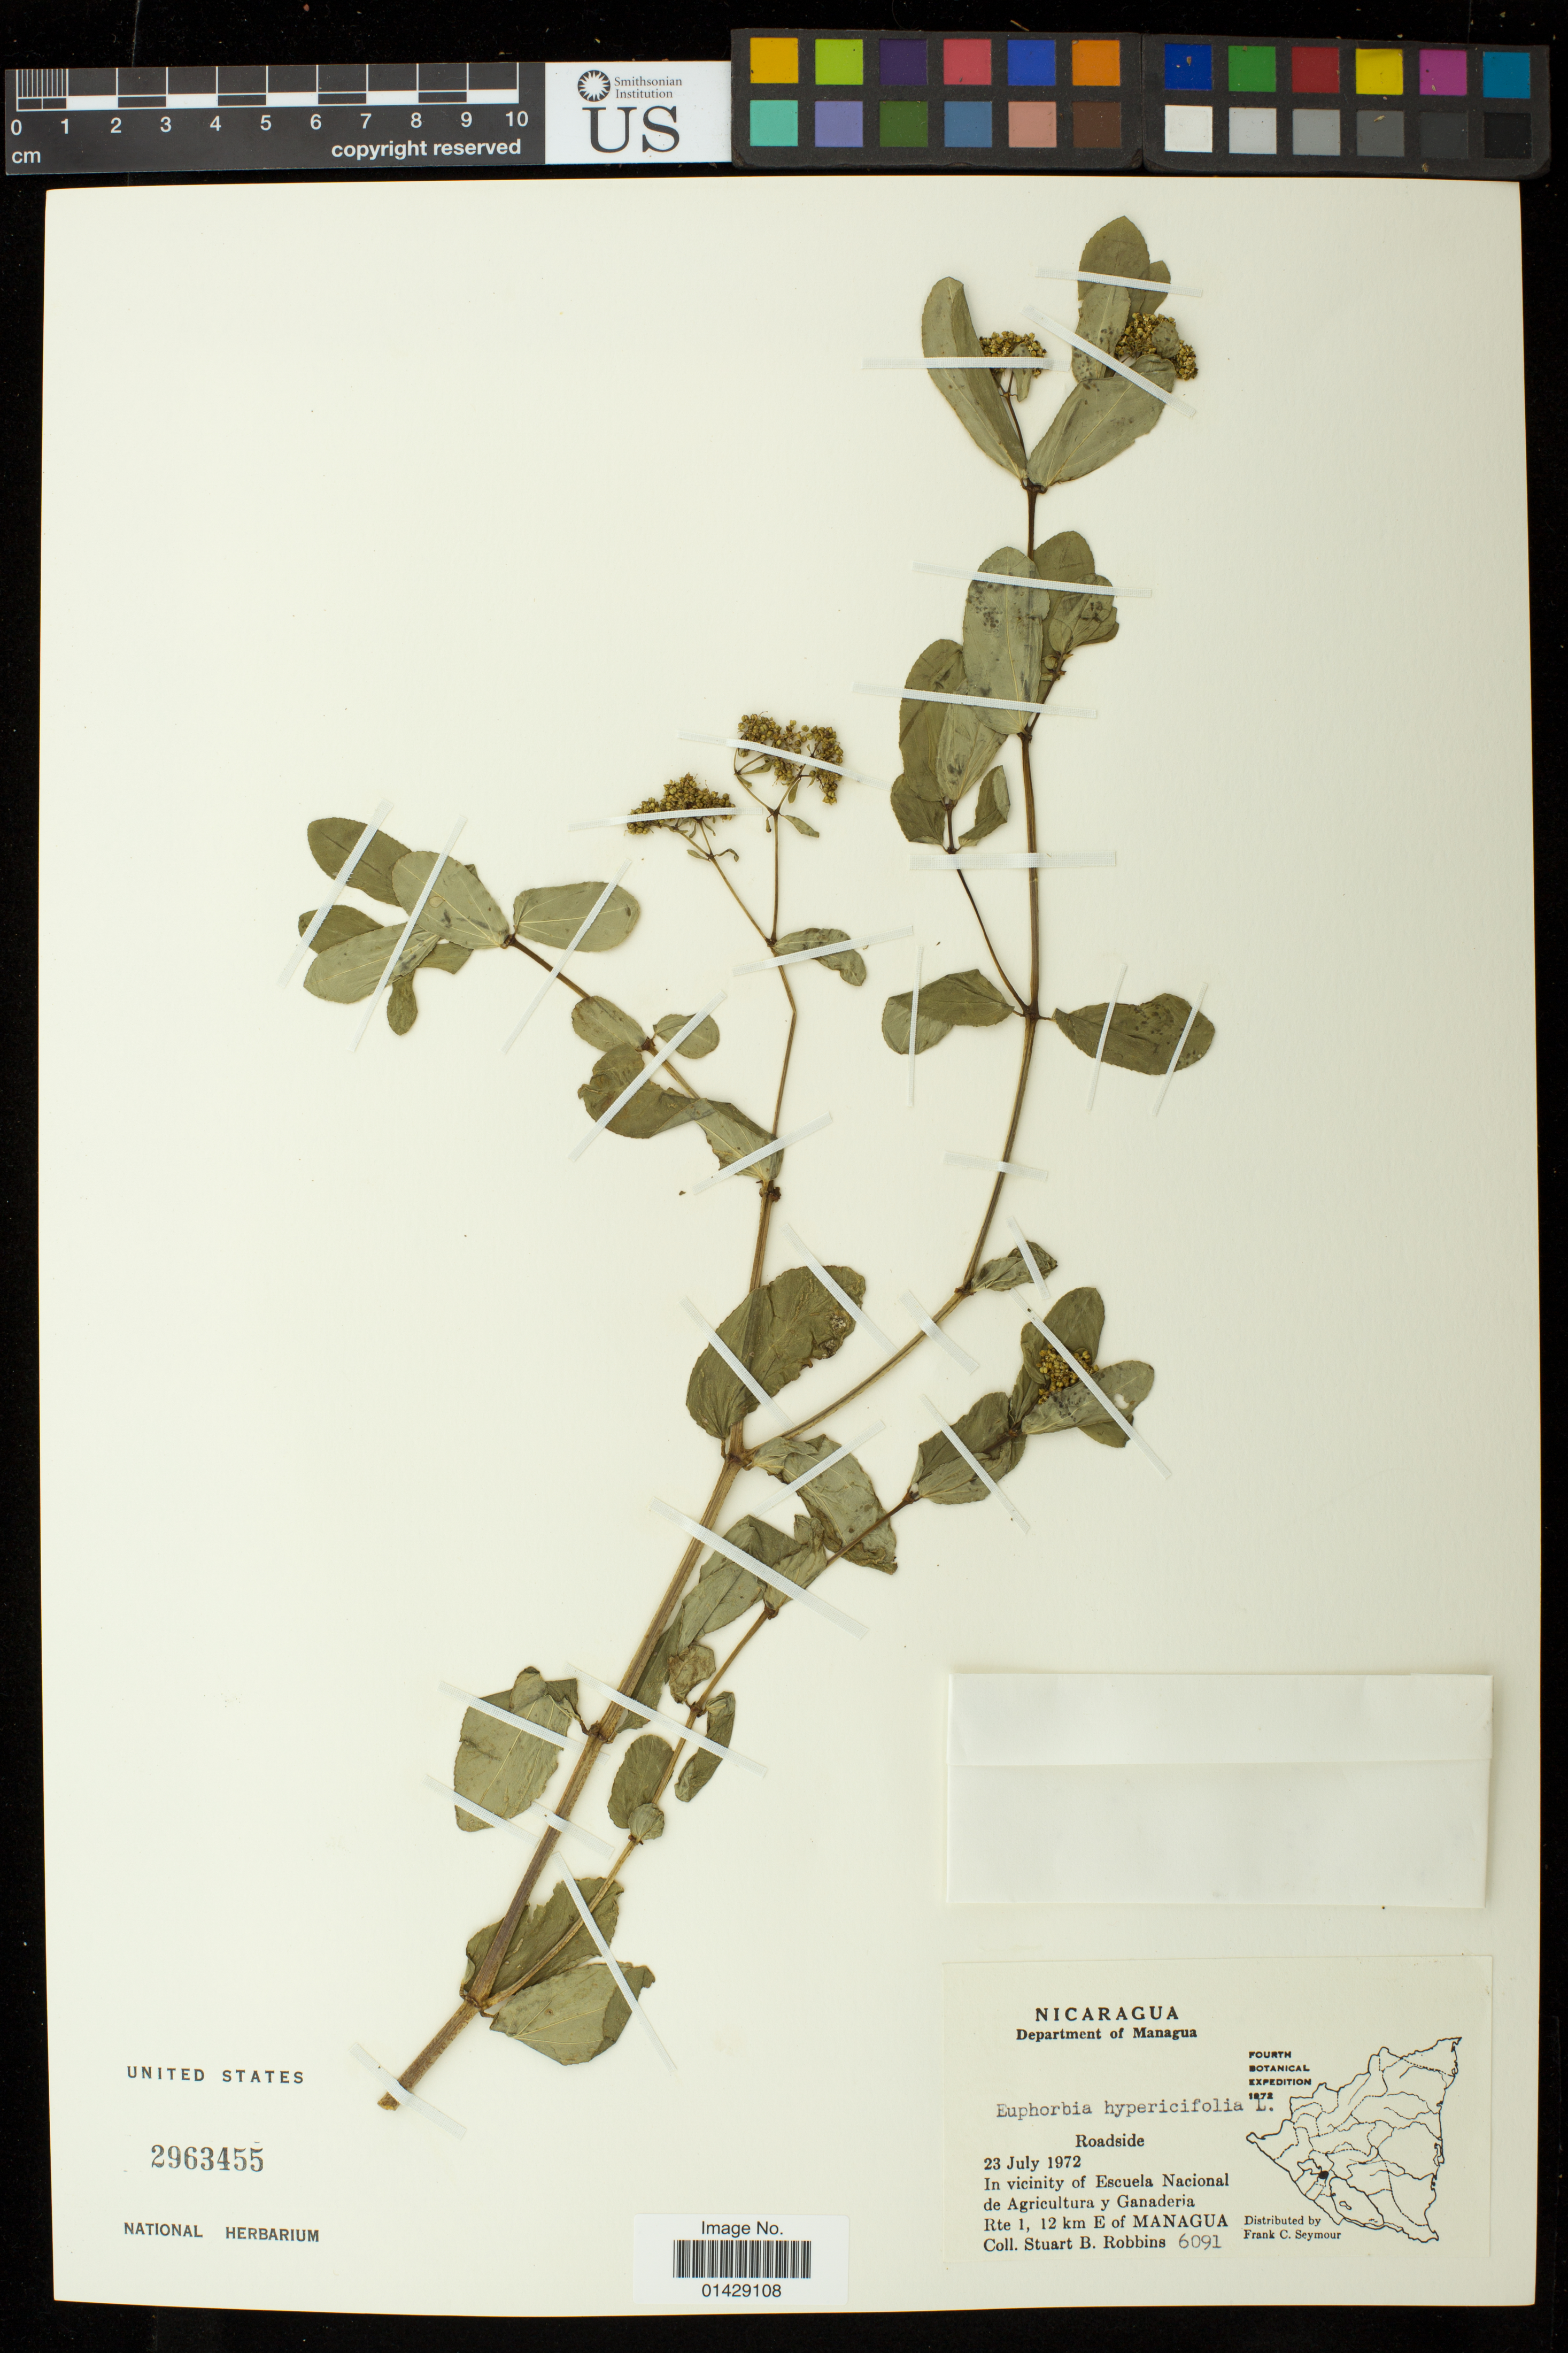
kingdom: Plantae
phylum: Tracheophyta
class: Magnoliopsida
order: Malpighiales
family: Euphorbiaceae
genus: Euphorbia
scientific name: Euphorbia hypericifolia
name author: L.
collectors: S. B. Robbins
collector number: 6091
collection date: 1972-07-23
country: Nicaragua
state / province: Managua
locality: Roadside; In vicinity of Escuela Nacional de Agricultura y Ganaderia; Rte 1, 12 km E of Managua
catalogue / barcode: US 2963455